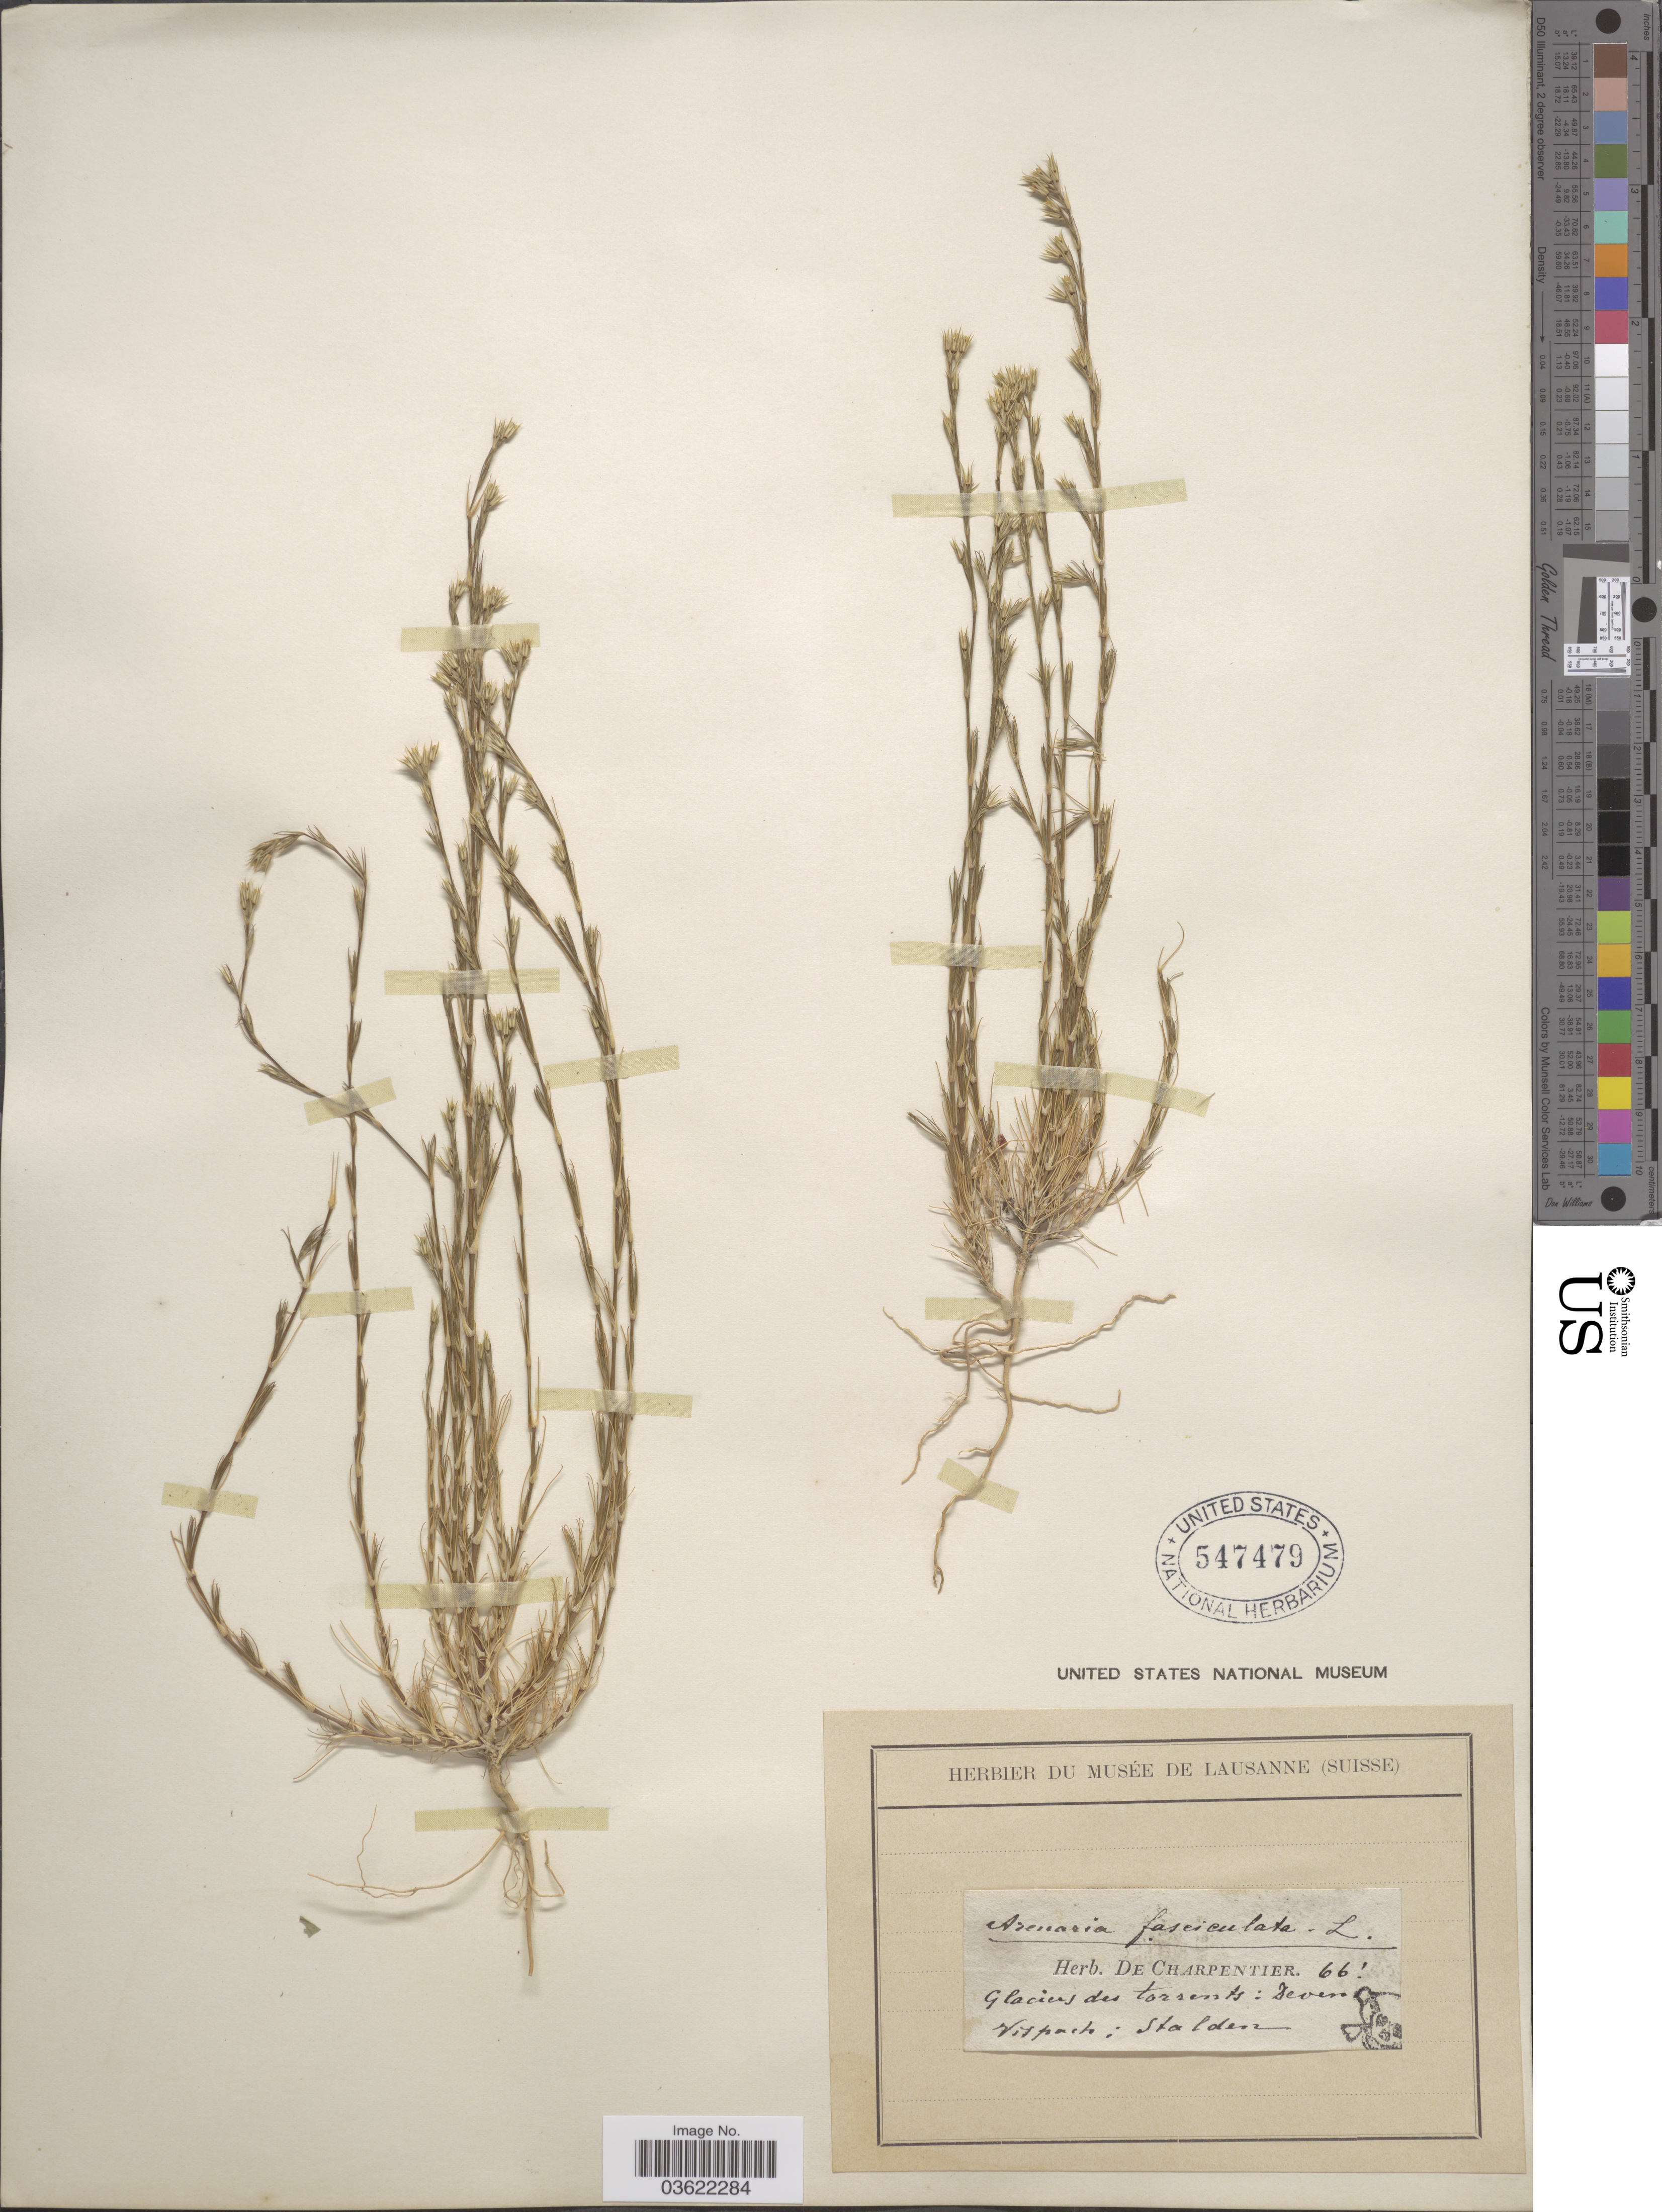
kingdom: Plantae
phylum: Tracheophyta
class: Magnoliopsida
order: Caryophyllales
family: Caryophyllaceae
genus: Arenaria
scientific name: Arenaria fasciculata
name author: L.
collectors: Ex herb. Jean De Charpentier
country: Switzerland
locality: Vispach: Stalden.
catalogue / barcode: US 547479